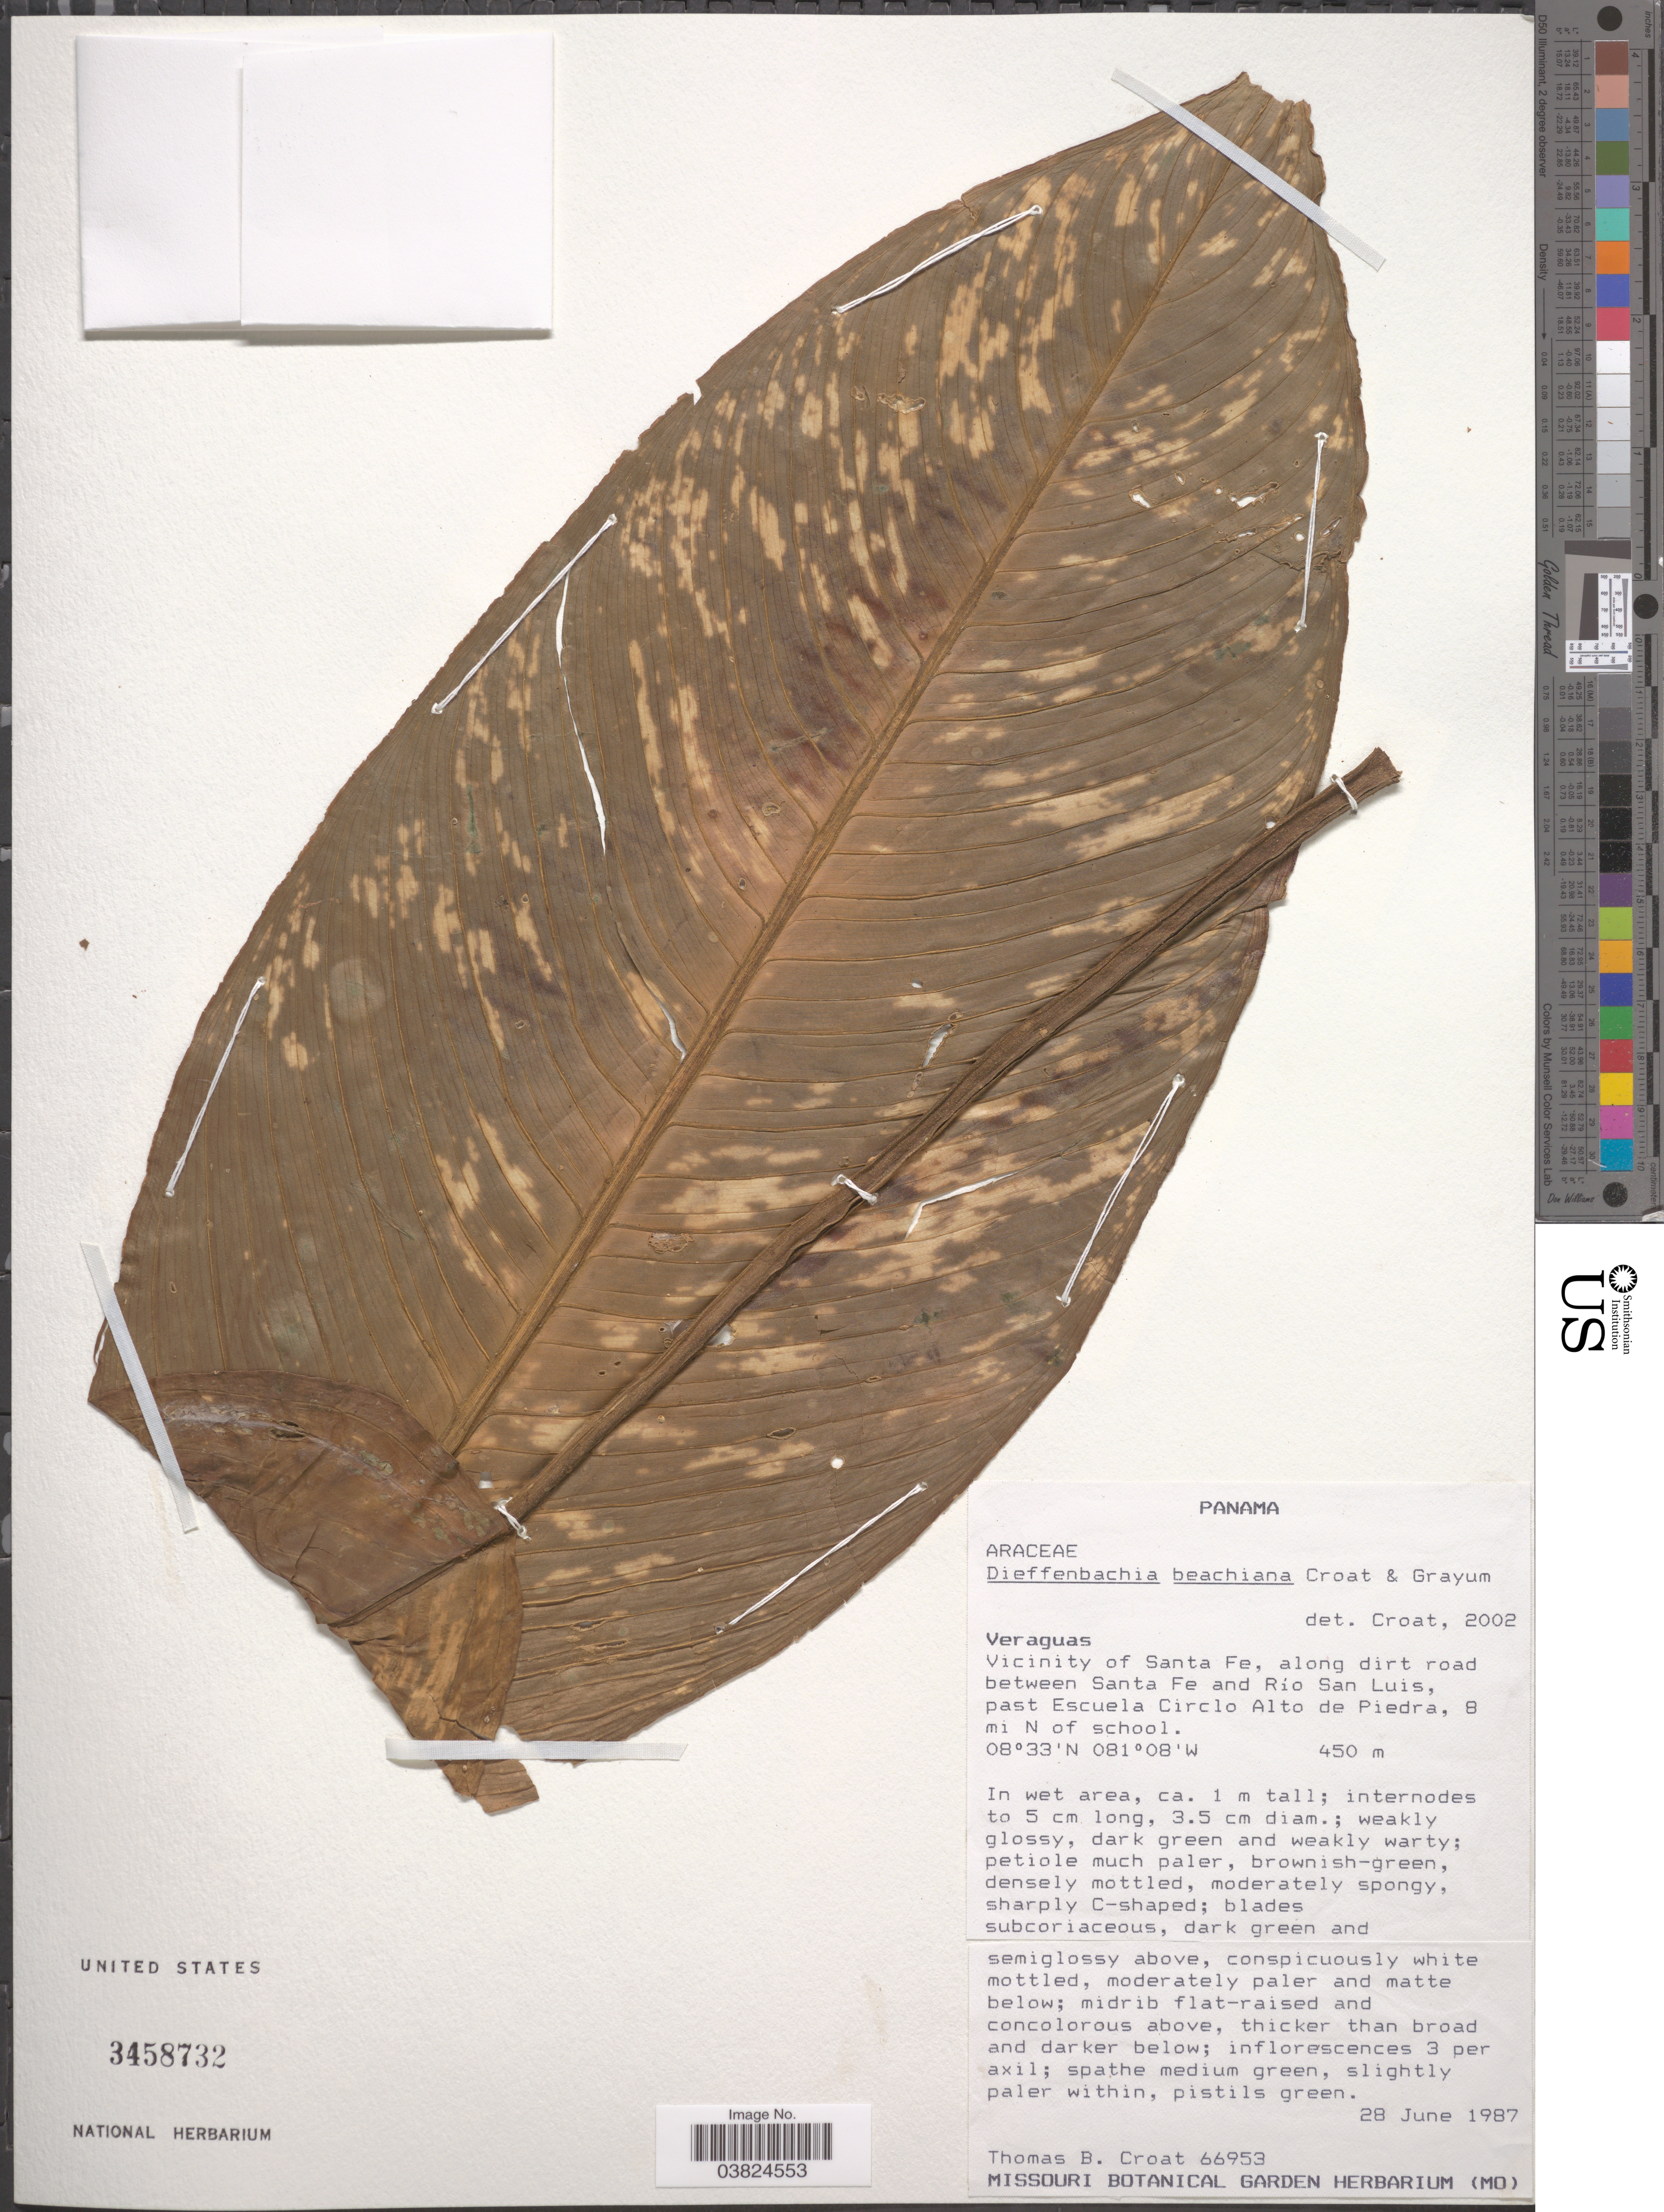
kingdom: Plantae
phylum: Tracheophyta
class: Liliopsida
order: Alismatales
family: Araceae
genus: Dieffenbachia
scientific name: Dieffenbachia beachiana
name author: Croat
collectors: T. B. Croat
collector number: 66953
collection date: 1987-06-28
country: Panama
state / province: Veraguas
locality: Vicinity of Santa Fe, along dirt road between Santa Fe and Río San Luis, past Escuela Circlo Alto de Piedra, 8 mi N of school.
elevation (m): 450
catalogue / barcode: US 3458732